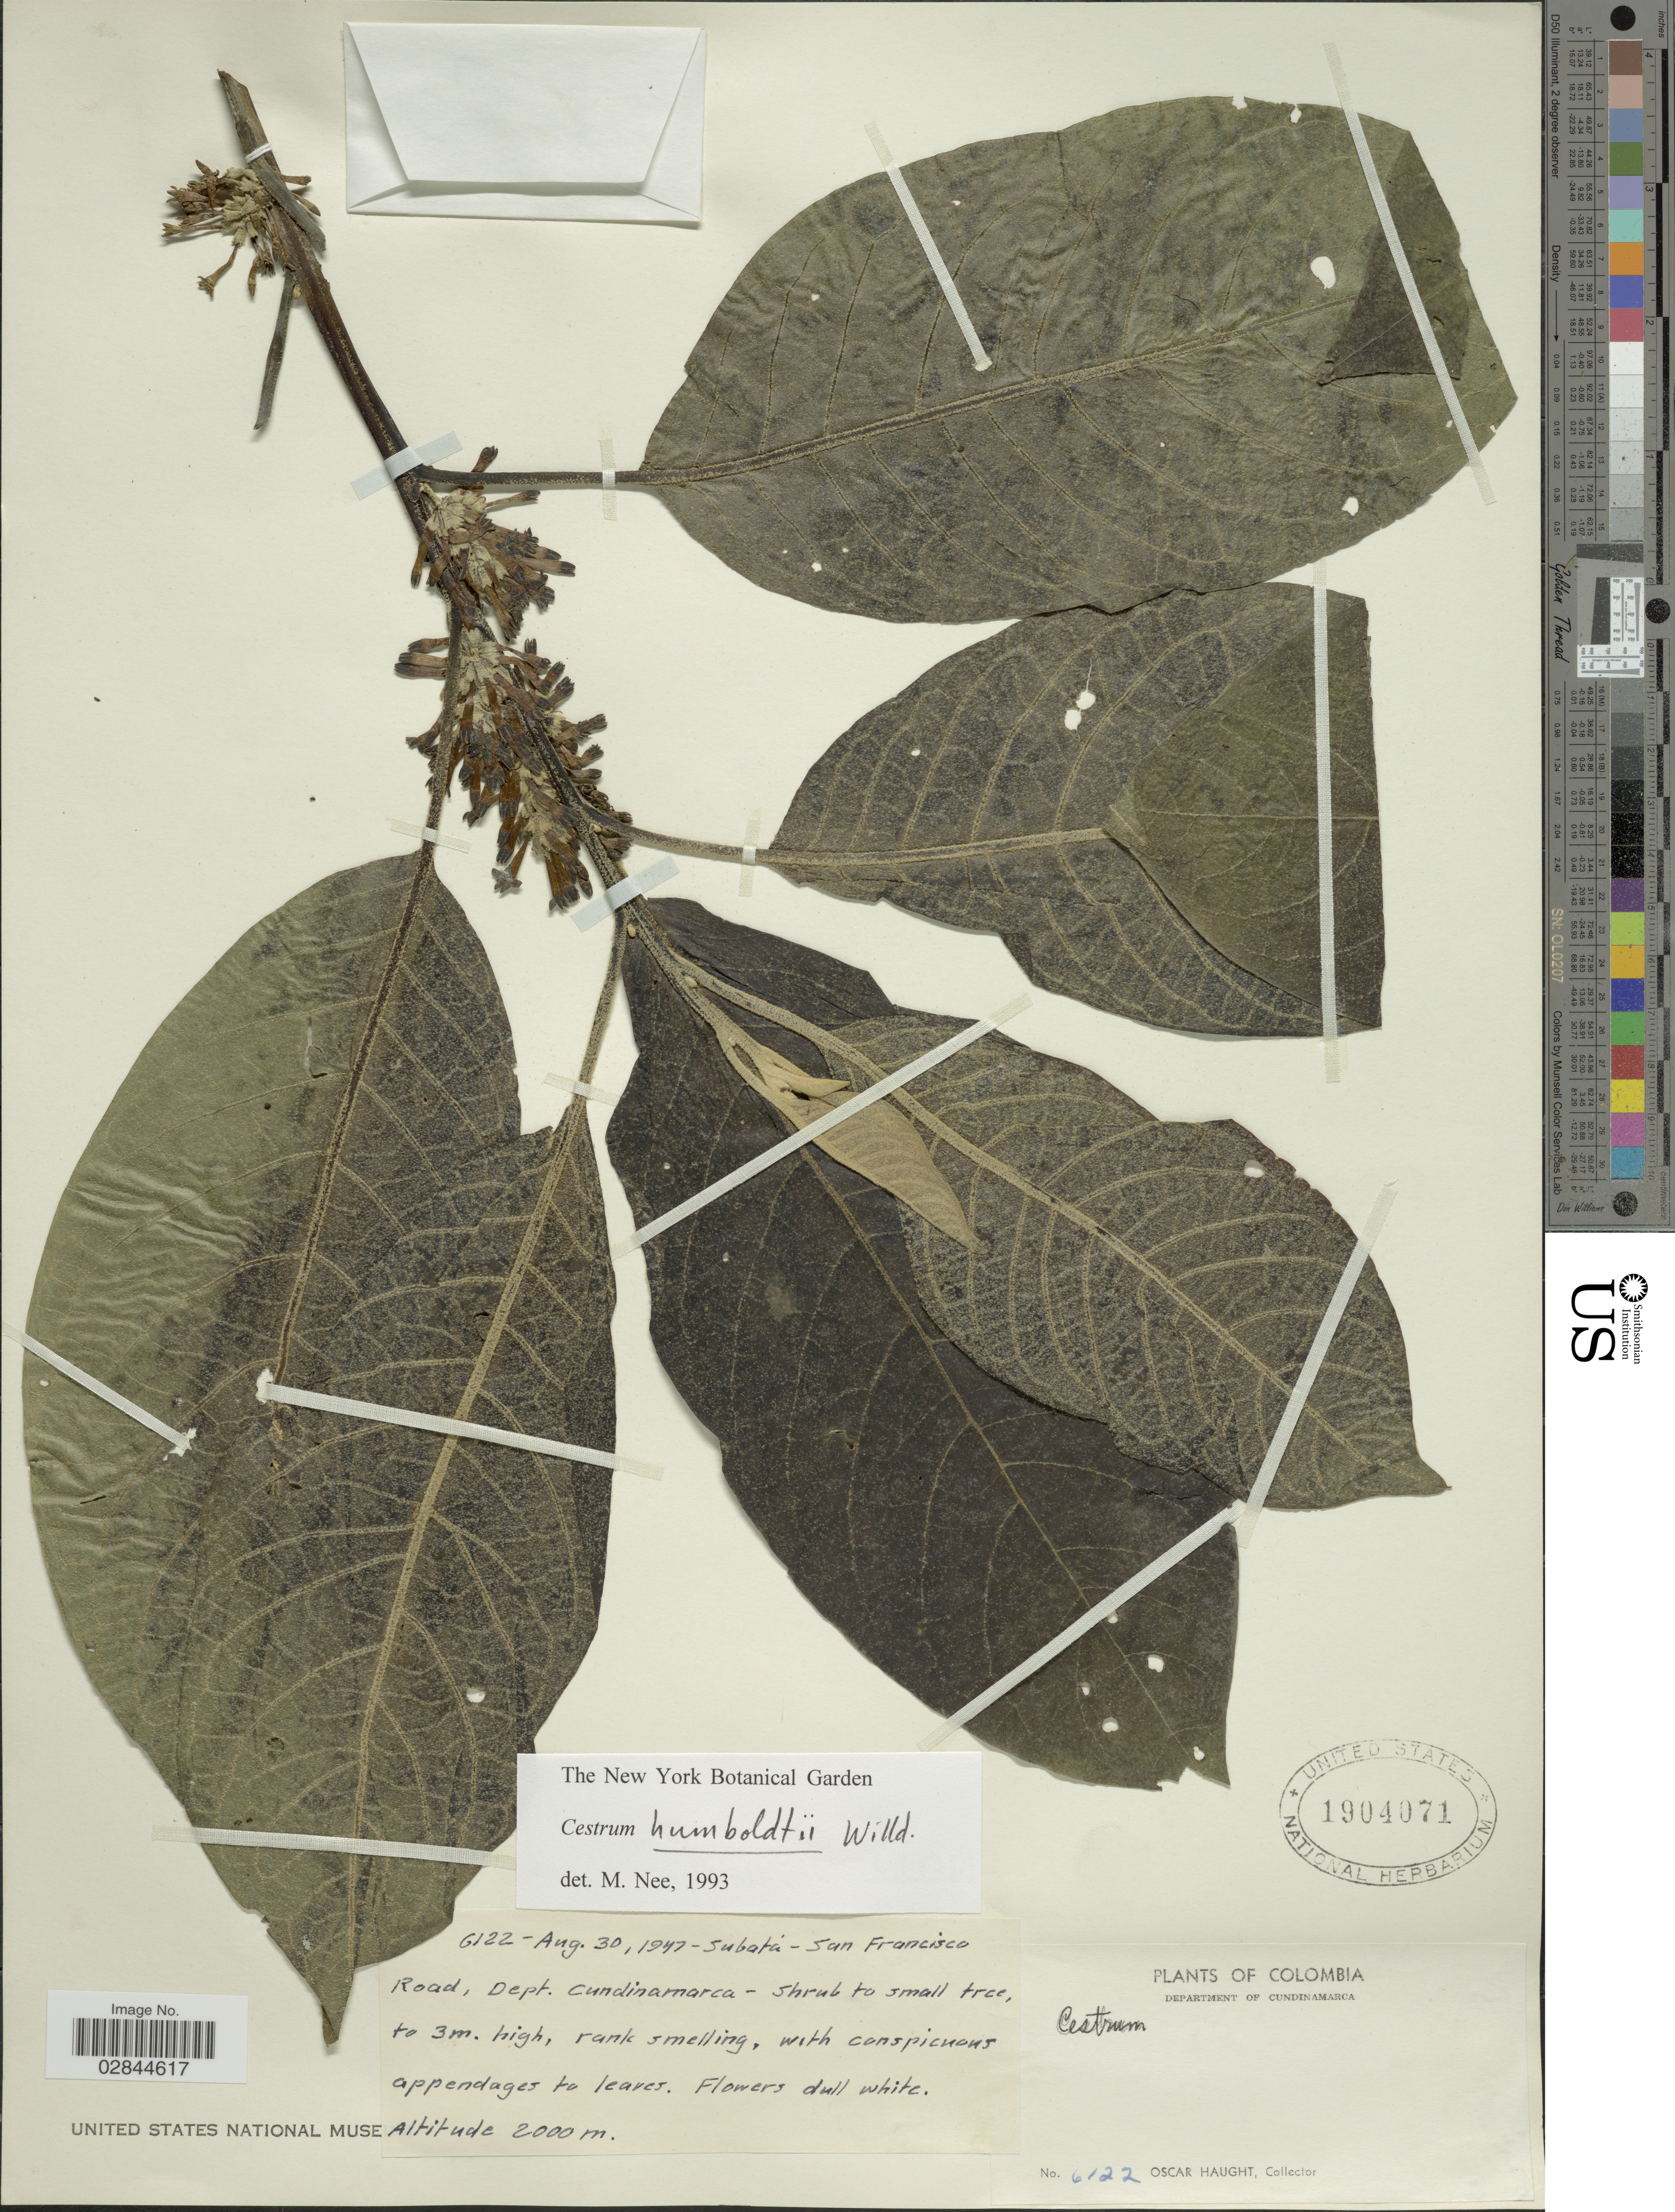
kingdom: Plantae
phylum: Tracheophyta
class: Magnoliopsida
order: Solanales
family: Solanaceae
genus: Cestrum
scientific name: Cestrum humboldtii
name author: Francey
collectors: O. Haught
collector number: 6122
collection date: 1947-08-30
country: Colombia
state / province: Cundinamarca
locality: Subatá - San Francisco Road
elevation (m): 2000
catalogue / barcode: US 1904071